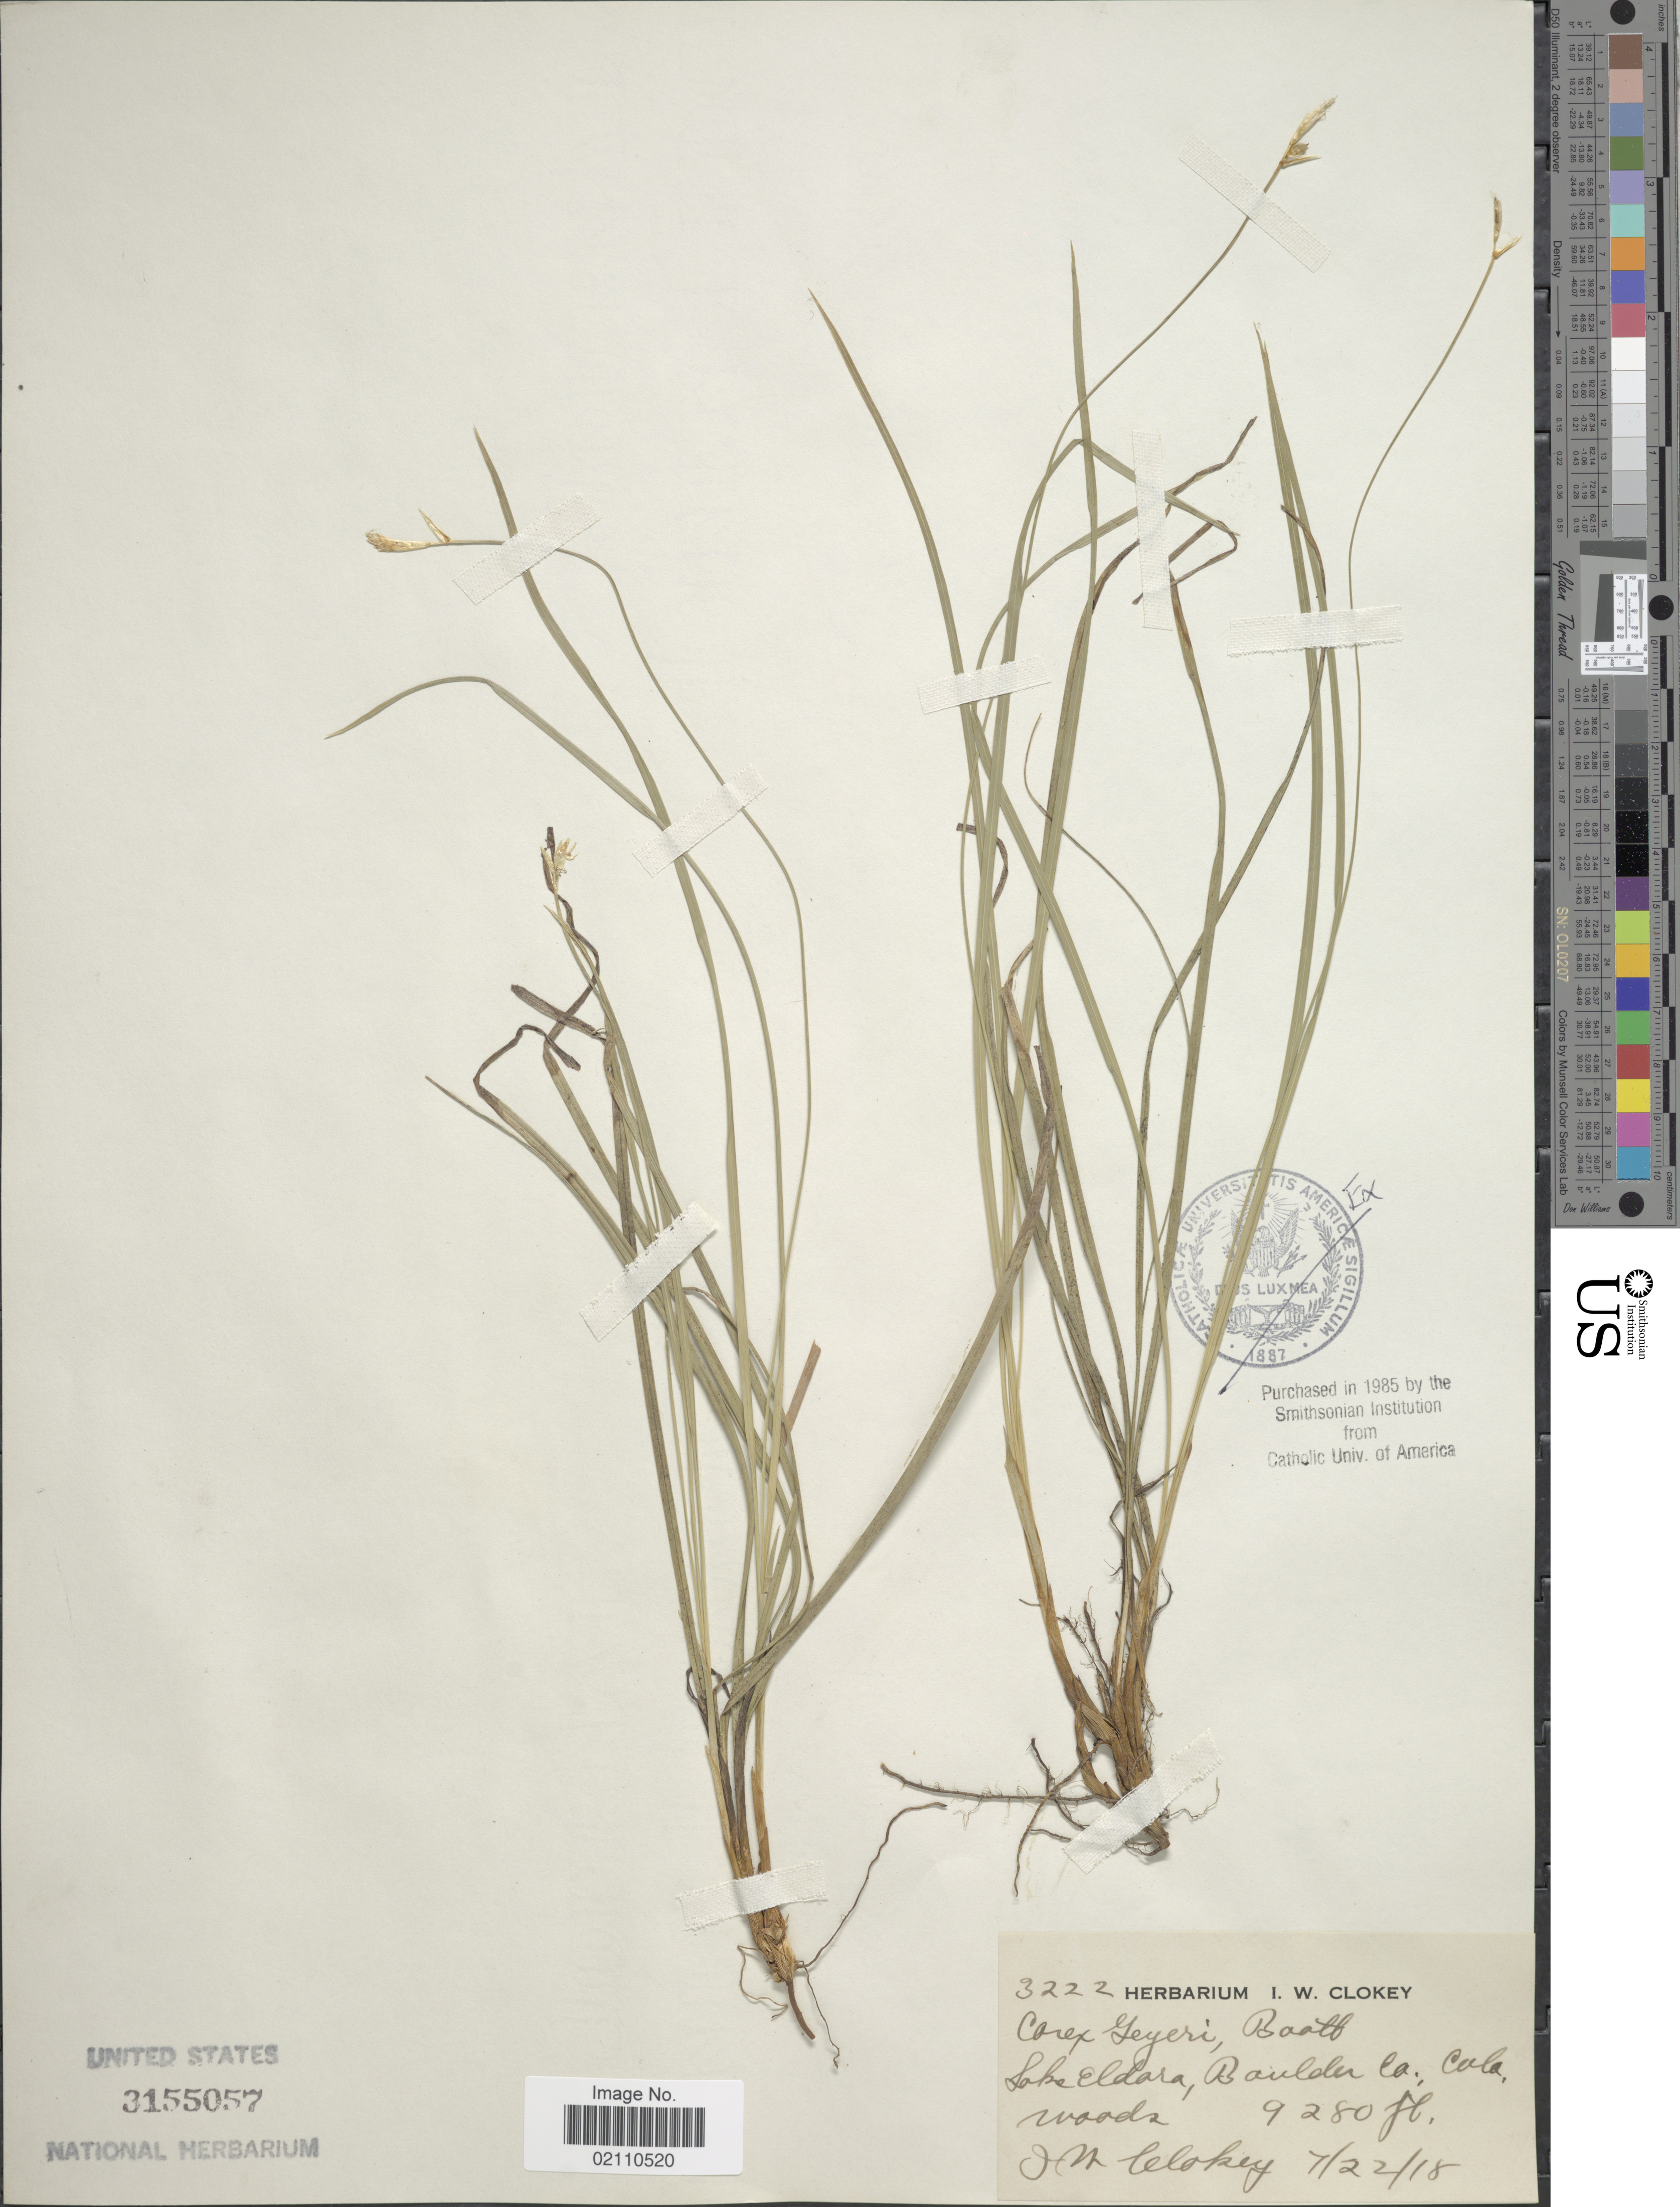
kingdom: Plantae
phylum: Tracheophyta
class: Liliopsida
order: Poales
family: Cyperaceae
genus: Carex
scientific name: Carex geyeri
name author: Boott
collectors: I. W. Clokey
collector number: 3222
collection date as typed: Transcribed d/m/y: 22/7/18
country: United States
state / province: Colorado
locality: Lake Eldara, Boulder Co.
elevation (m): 2829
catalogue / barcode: US 3155057